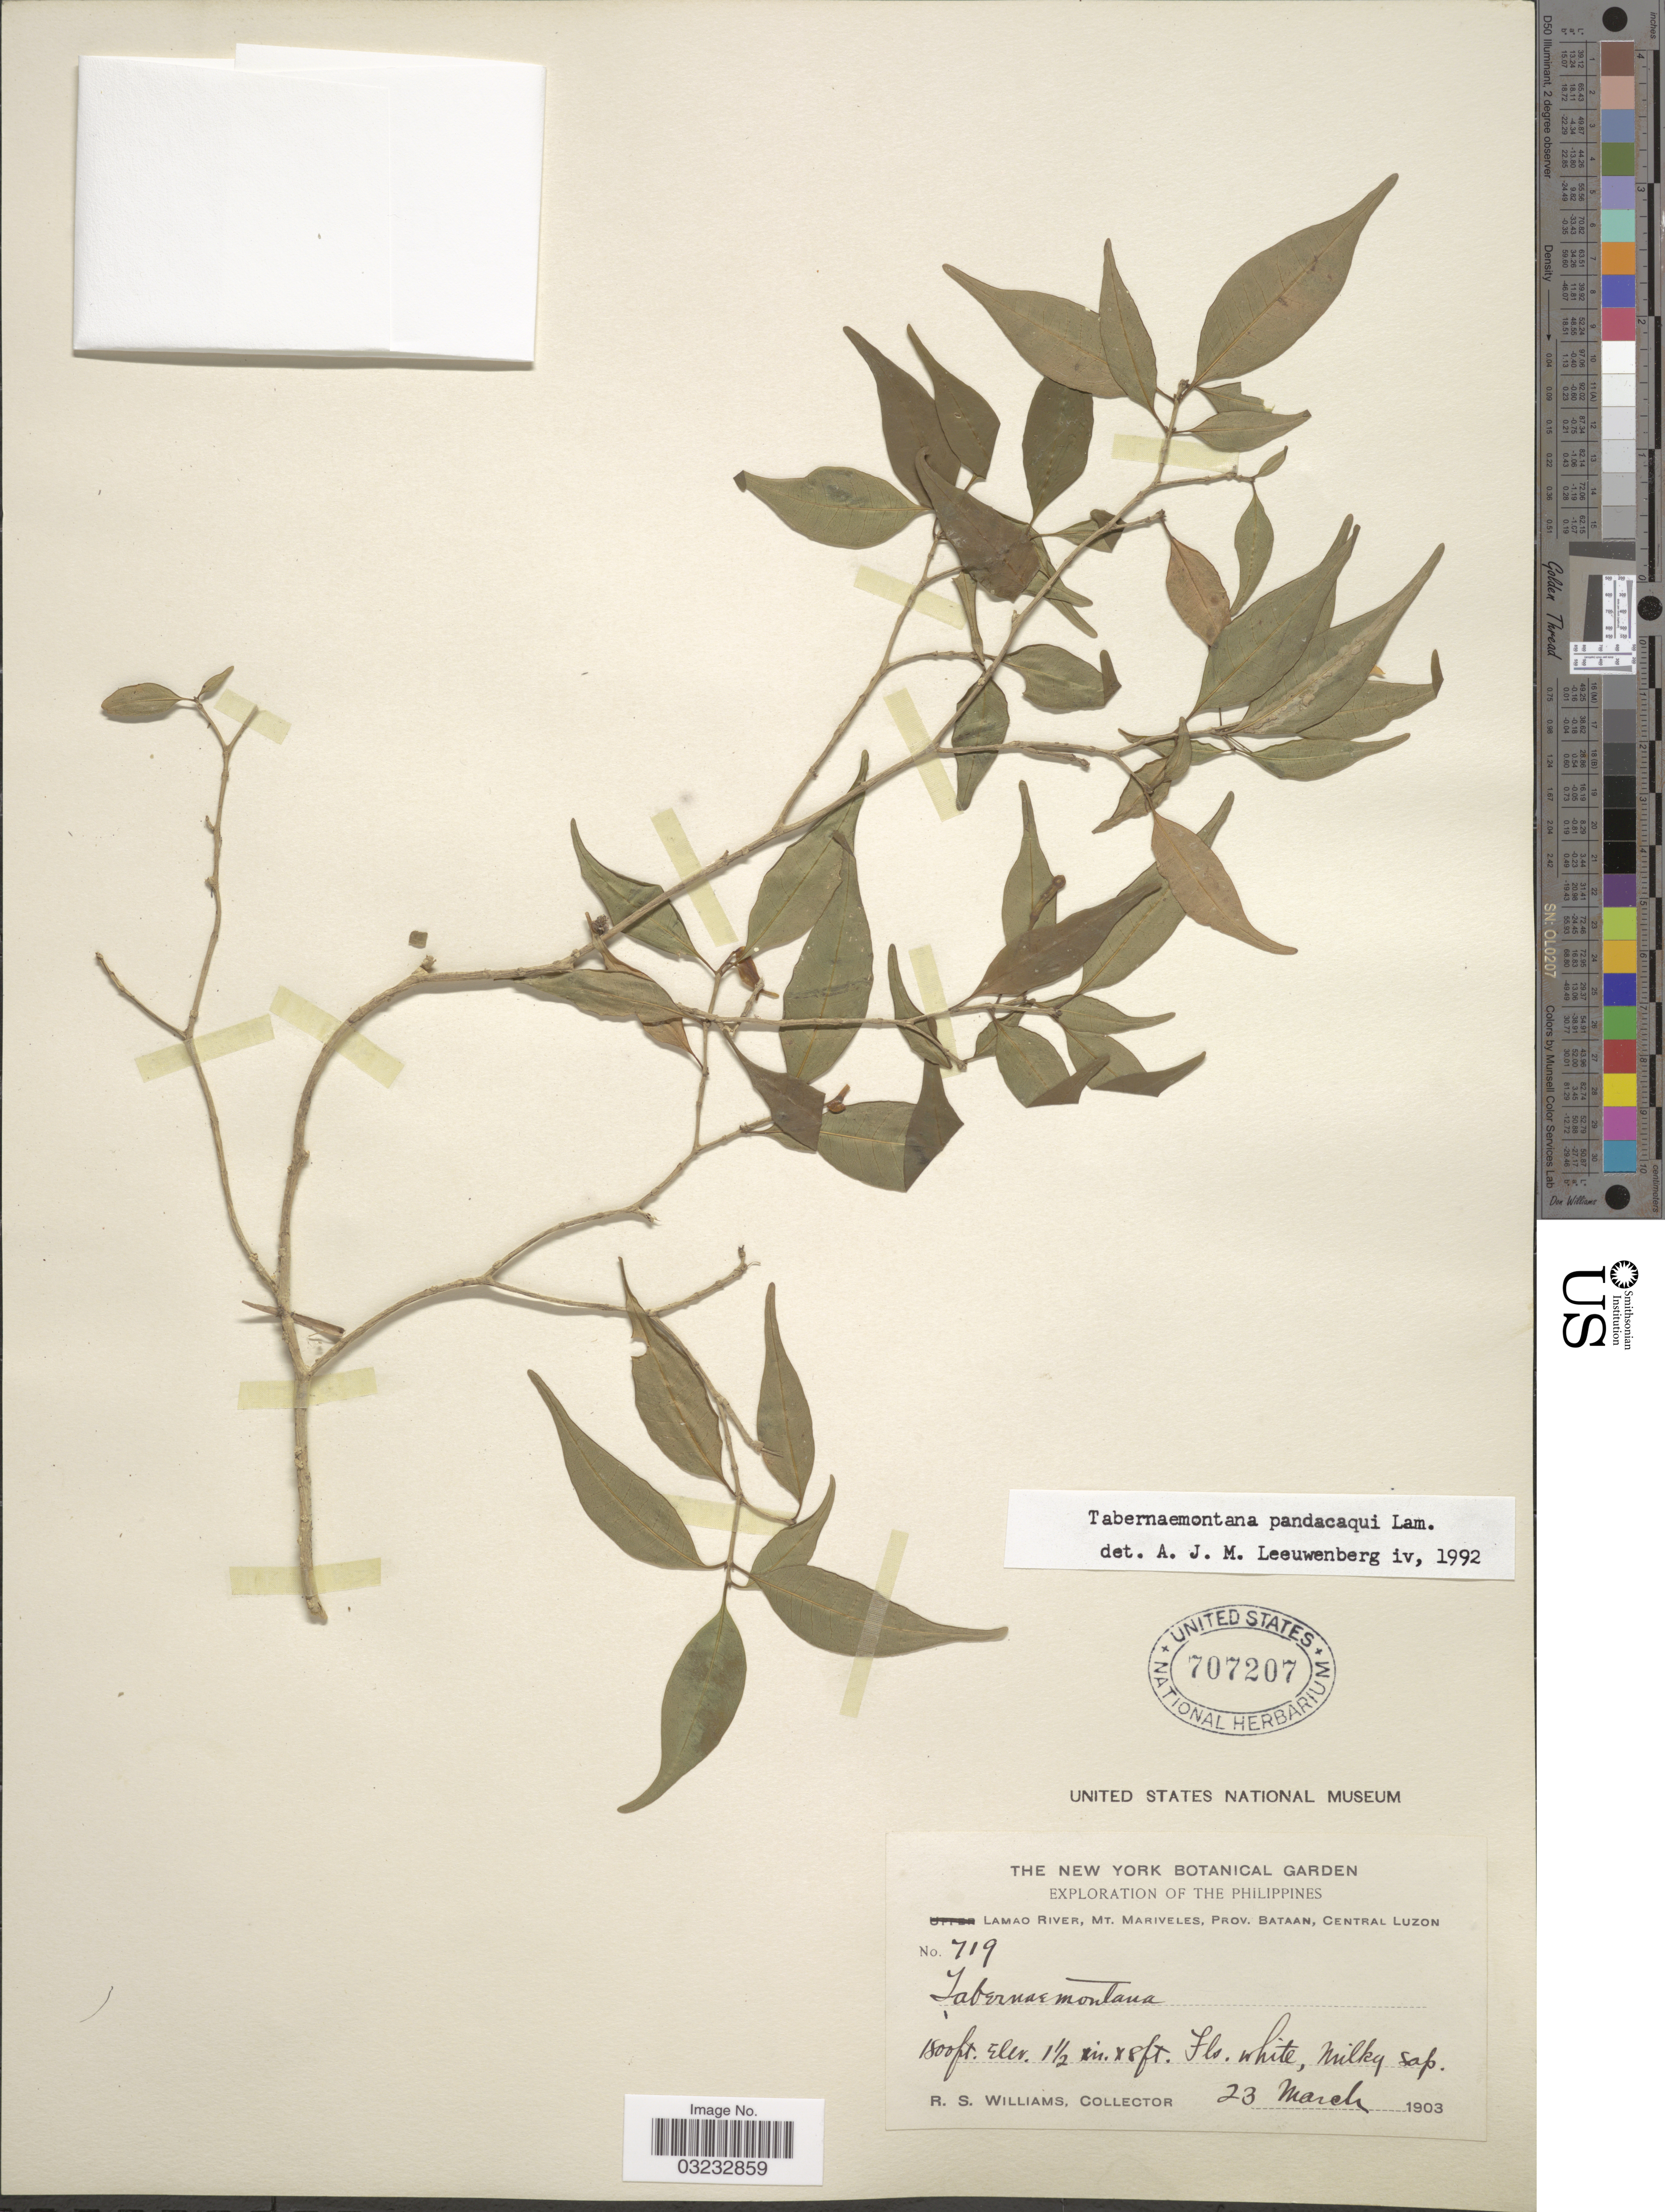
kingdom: Plantae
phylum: Tracheophyta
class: Magnoliopsida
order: Gentianales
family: Apocynaceae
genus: Tabernaemontana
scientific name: Tabernaemontana pandacaqui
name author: Poir.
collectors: R. S. Williams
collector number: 719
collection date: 1903-03-23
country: Philippines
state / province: Central Luzon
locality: Lamao River, Mt. Mariveles, Prov. Bataan, Central Luzon.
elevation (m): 549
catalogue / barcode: US 707207